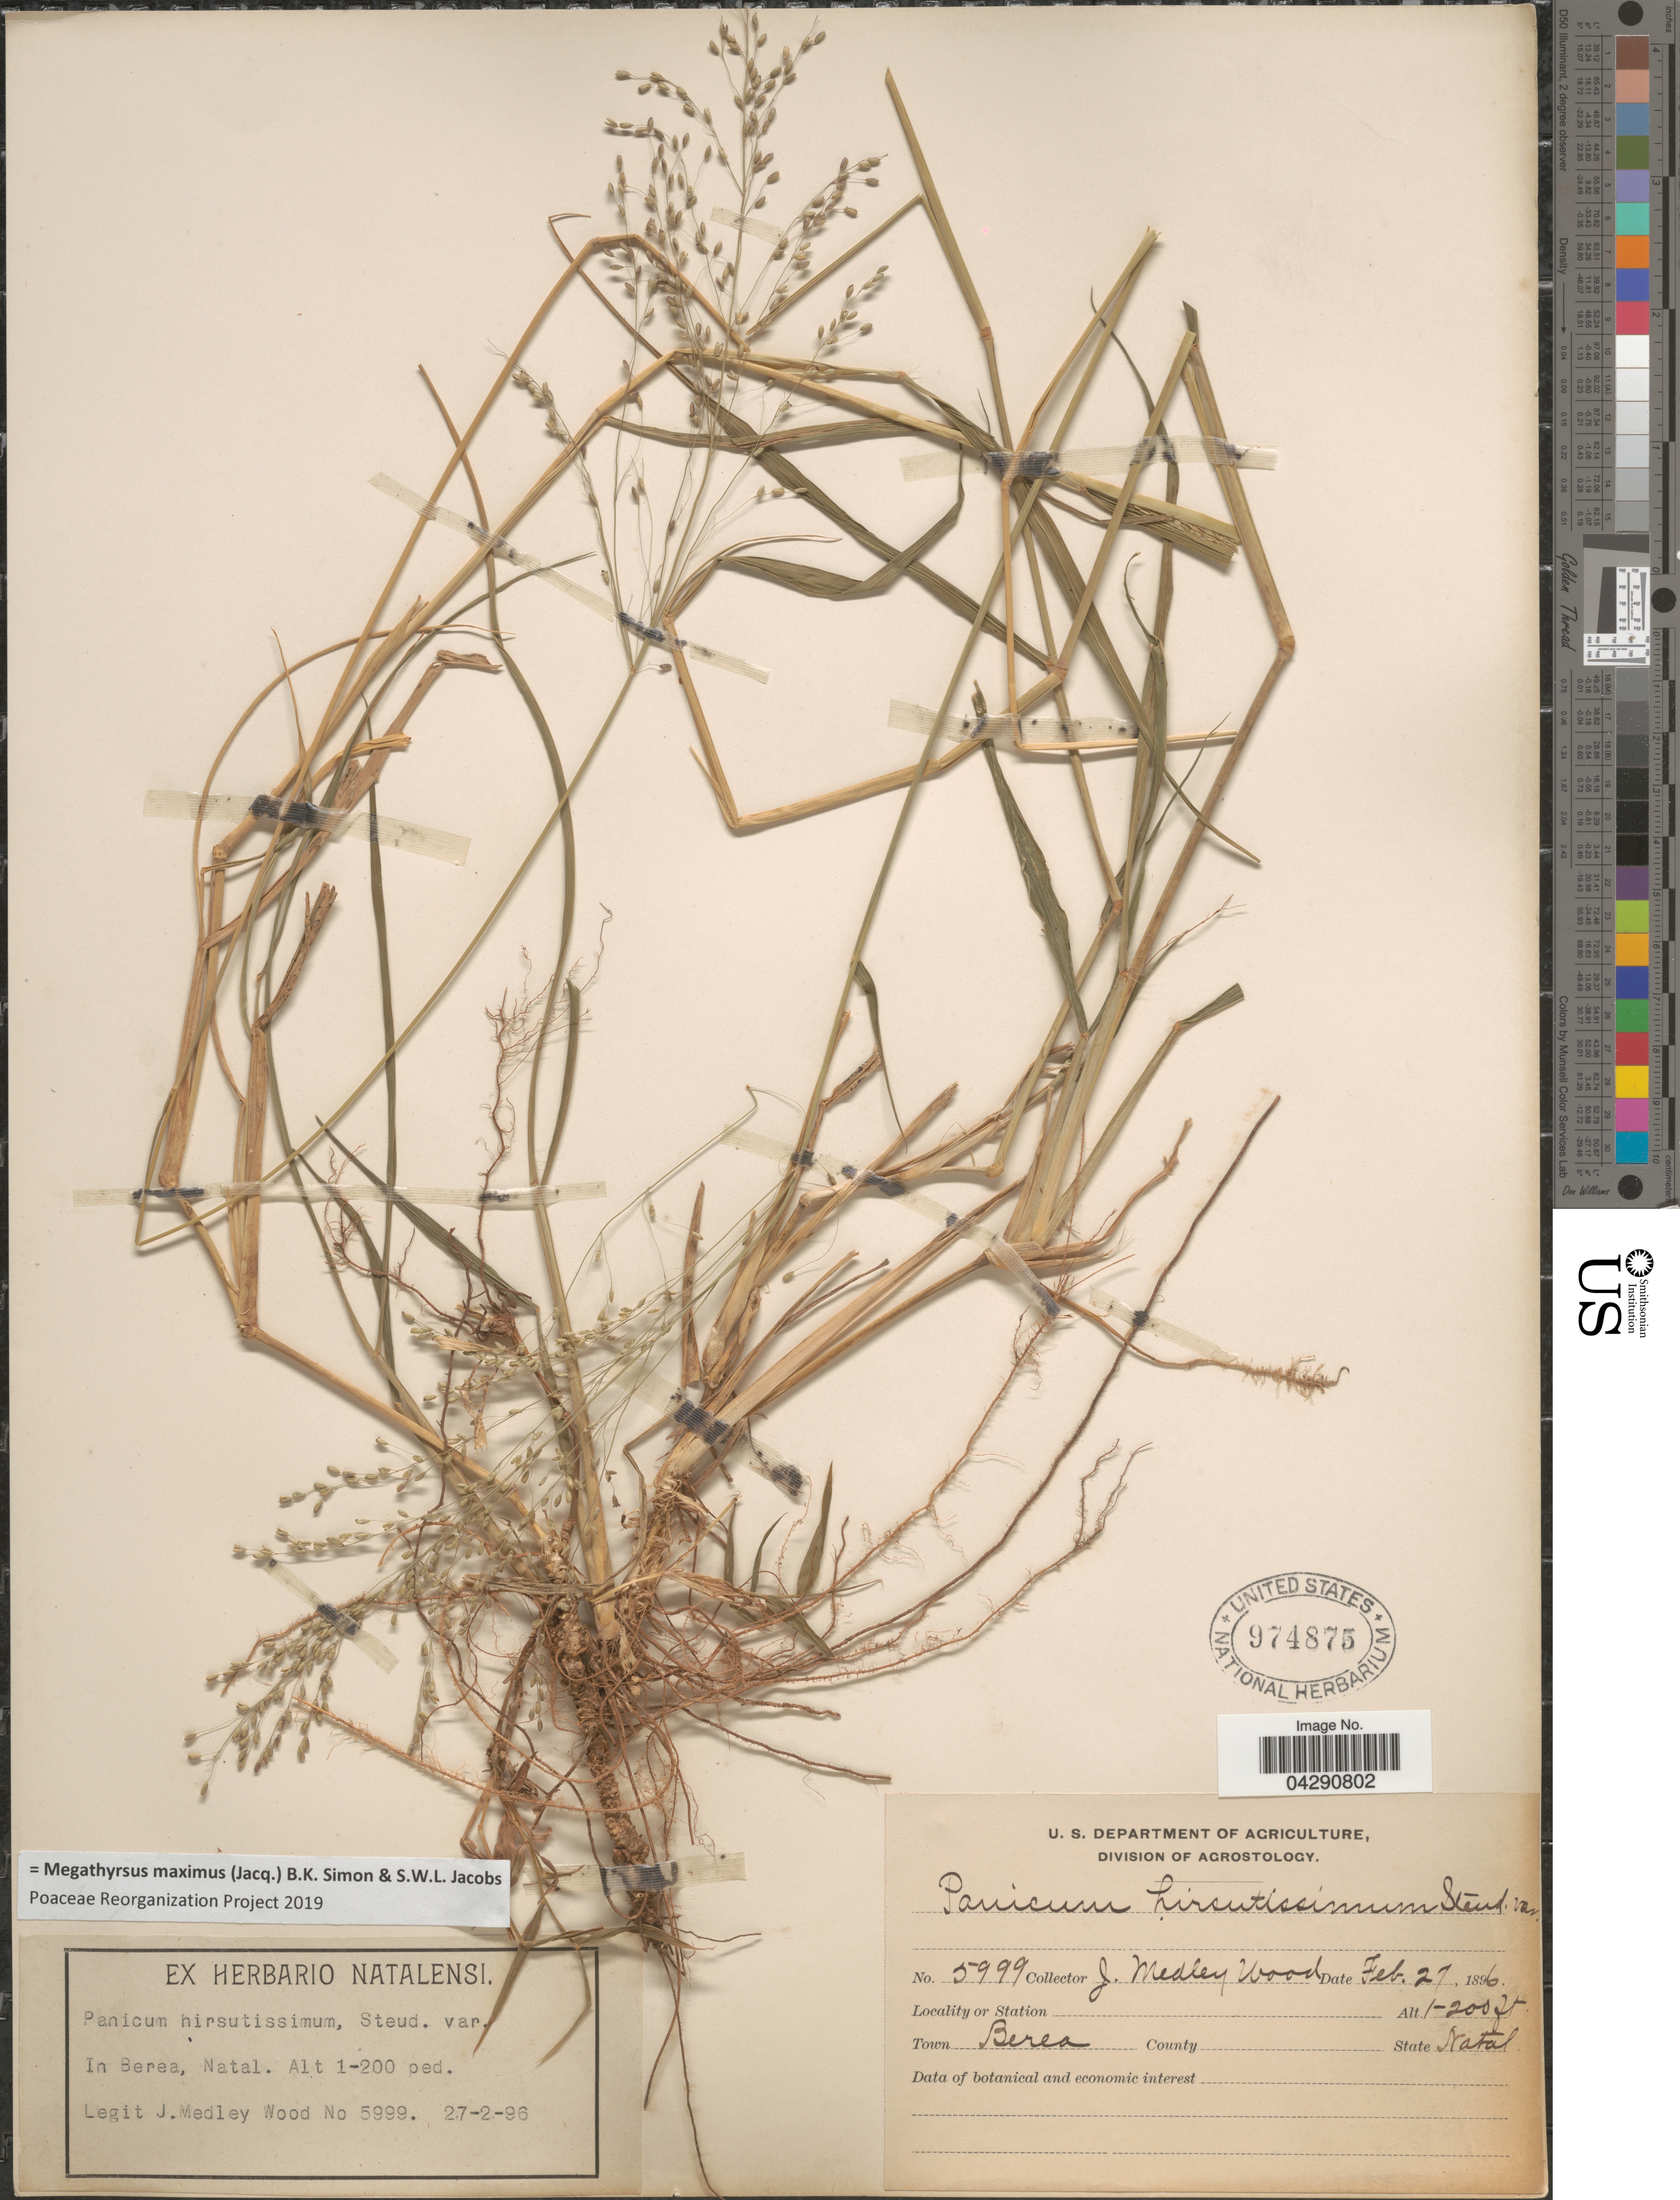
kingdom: Plantae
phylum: Tracheophyta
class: Liliopsida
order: Poales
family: Poaceae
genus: Megathyrsus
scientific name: Megathyrsus maximus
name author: (Jacq.) B.K. Simon & S.W.L. Jacobs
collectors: J. Medley Wood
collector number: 5999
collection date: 1896-02-27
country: South Africa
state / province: KwaZulu-Natal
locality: In Berea, Natal.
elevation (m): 30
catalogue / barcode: US 974875